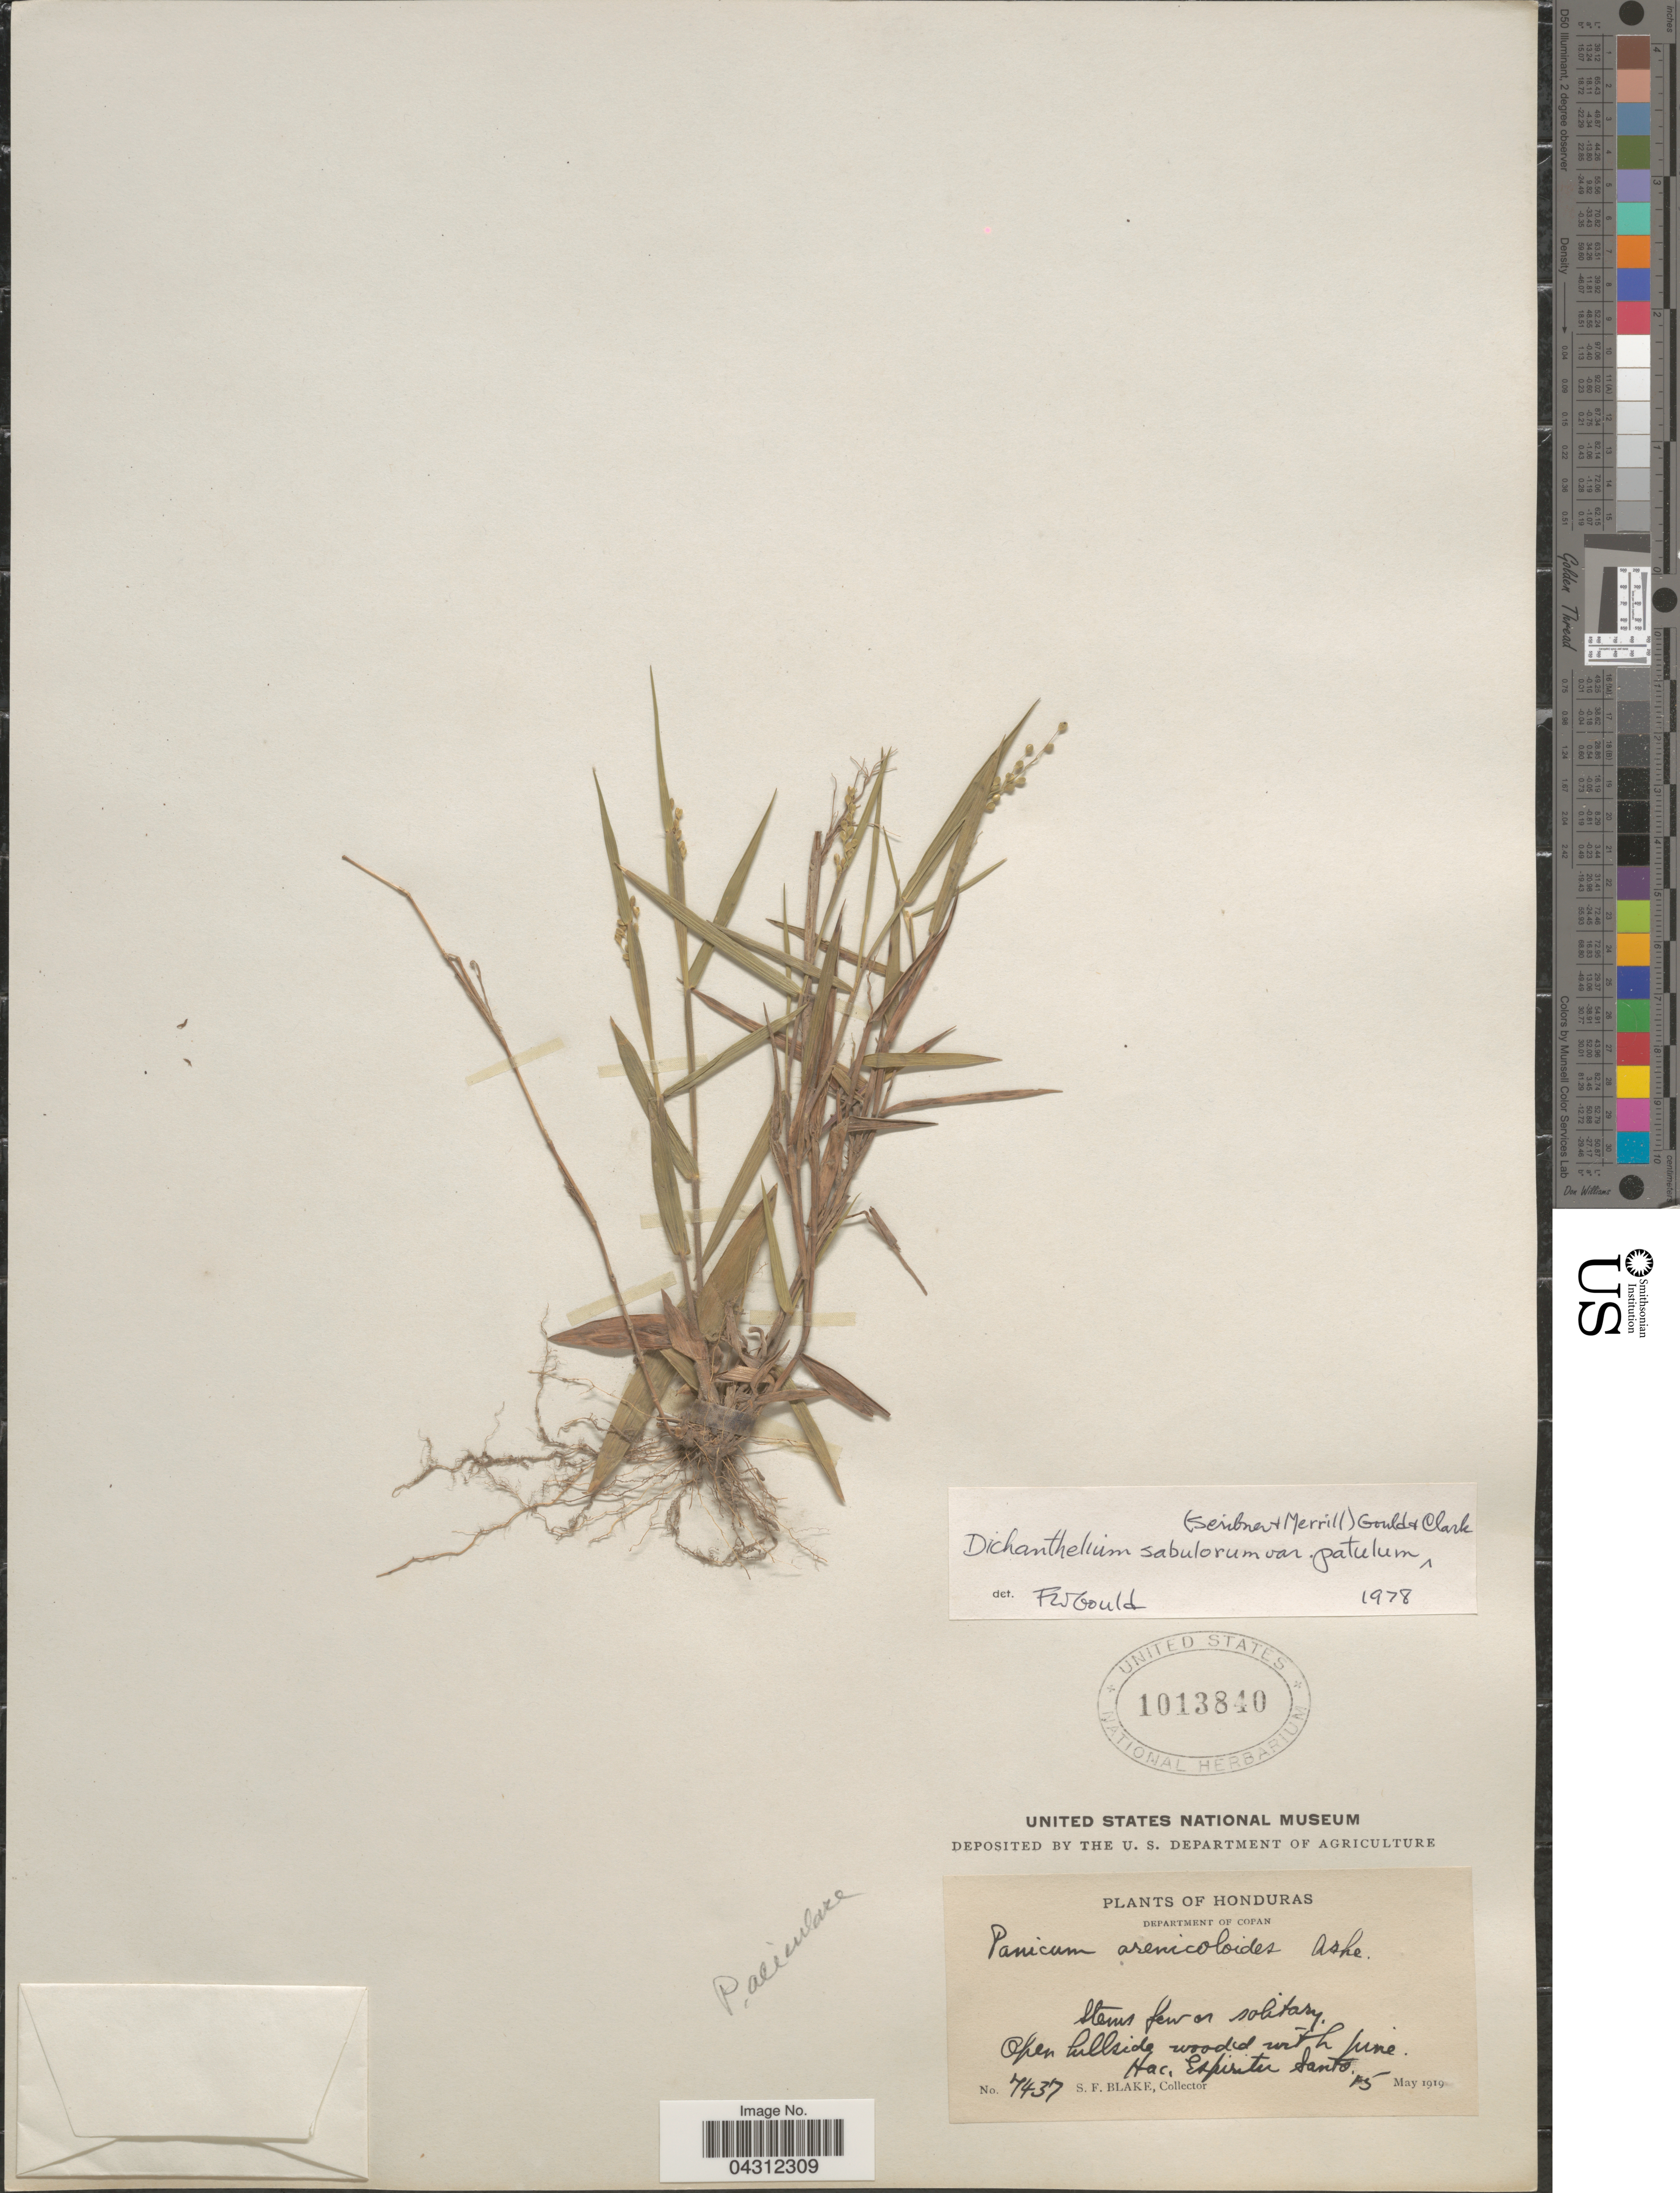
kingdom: Plantae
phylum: Tracheophyta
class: Liliopsida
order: Poales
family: Poaceae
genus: Dichanthelium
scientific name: Dichanthelium portoricense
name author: (Desv. ex Ham.) B.F. Hansen & Wunderlin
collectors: S. Blake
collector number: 7437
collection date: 1919-05-15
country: Honduras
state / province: Copan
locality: Department of Copan. Hac. Espiritu Santo.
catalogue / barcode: US 1013840